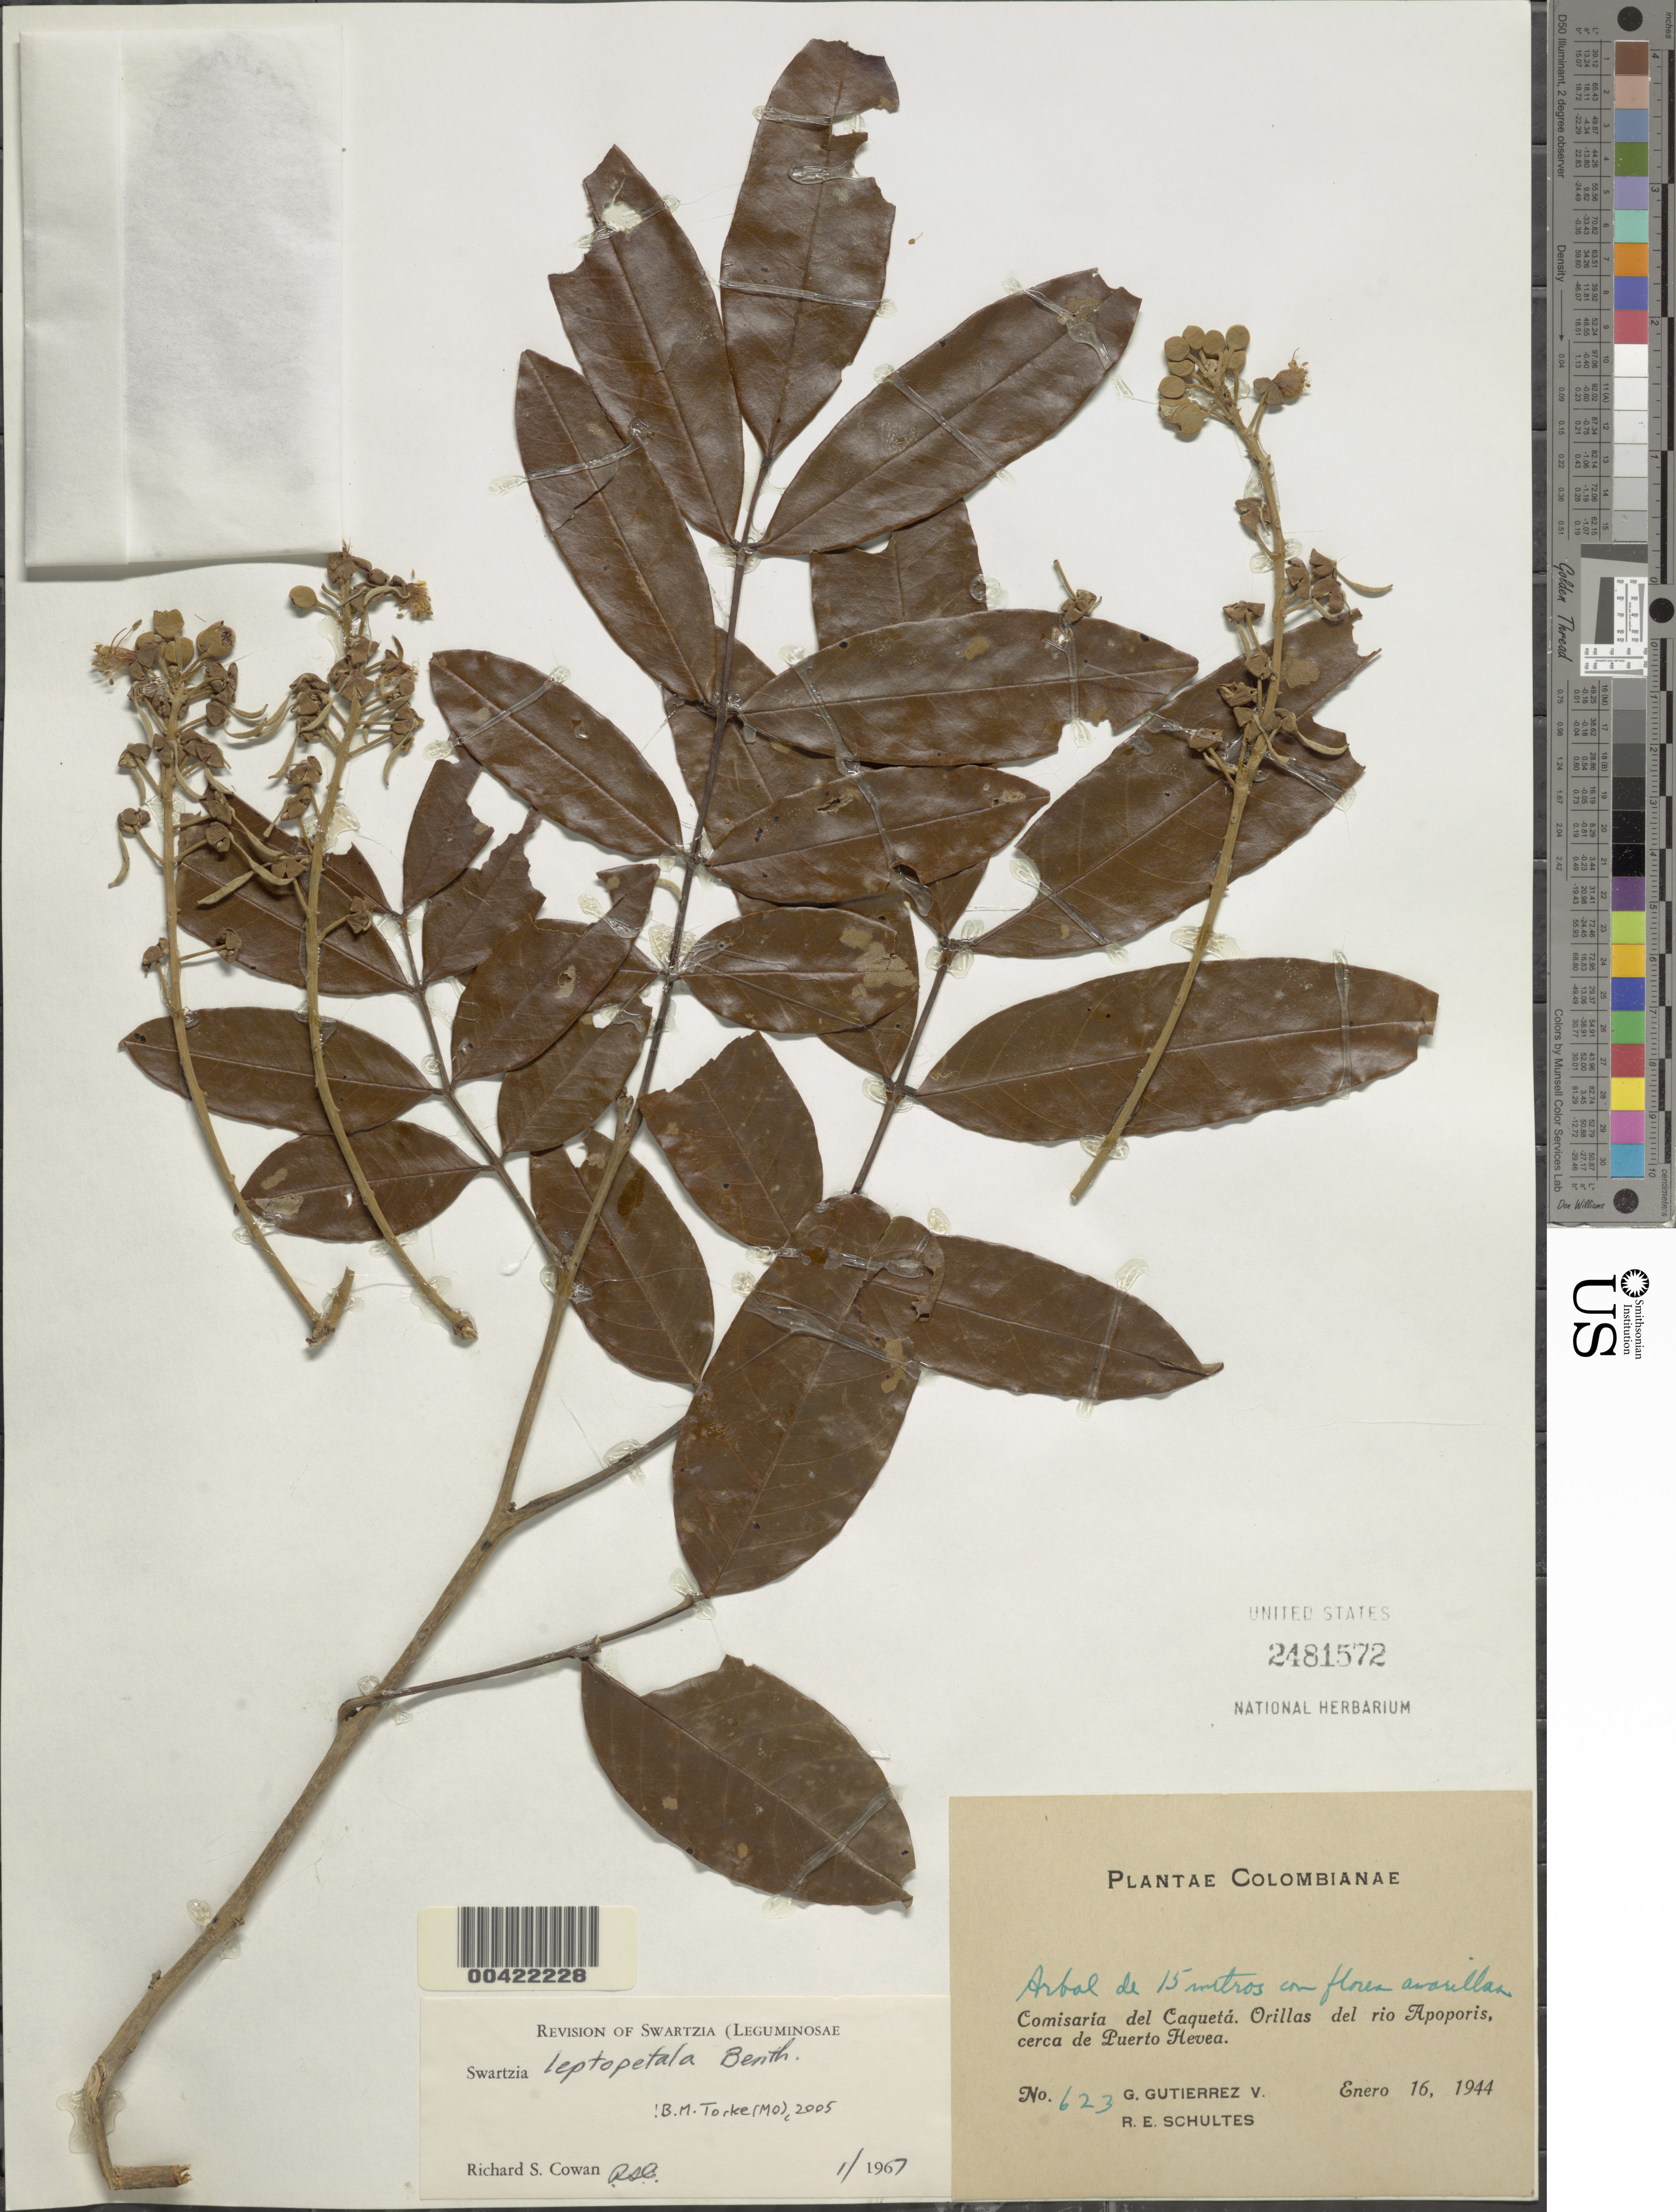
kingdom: Plantae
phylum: Tracheophyta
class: Magnoliopsida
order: Fabales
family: Fabaceae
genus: Swartzia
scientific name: Swartzia leptopetala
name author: Benth.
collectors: G. Gutiérrez V. & R. E. Schultes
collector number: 623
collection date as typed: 16 Jan 1944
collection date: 1944-01-16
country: Colombia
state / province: Caquetá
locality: Puerto Hevea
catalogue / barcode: US 2481572